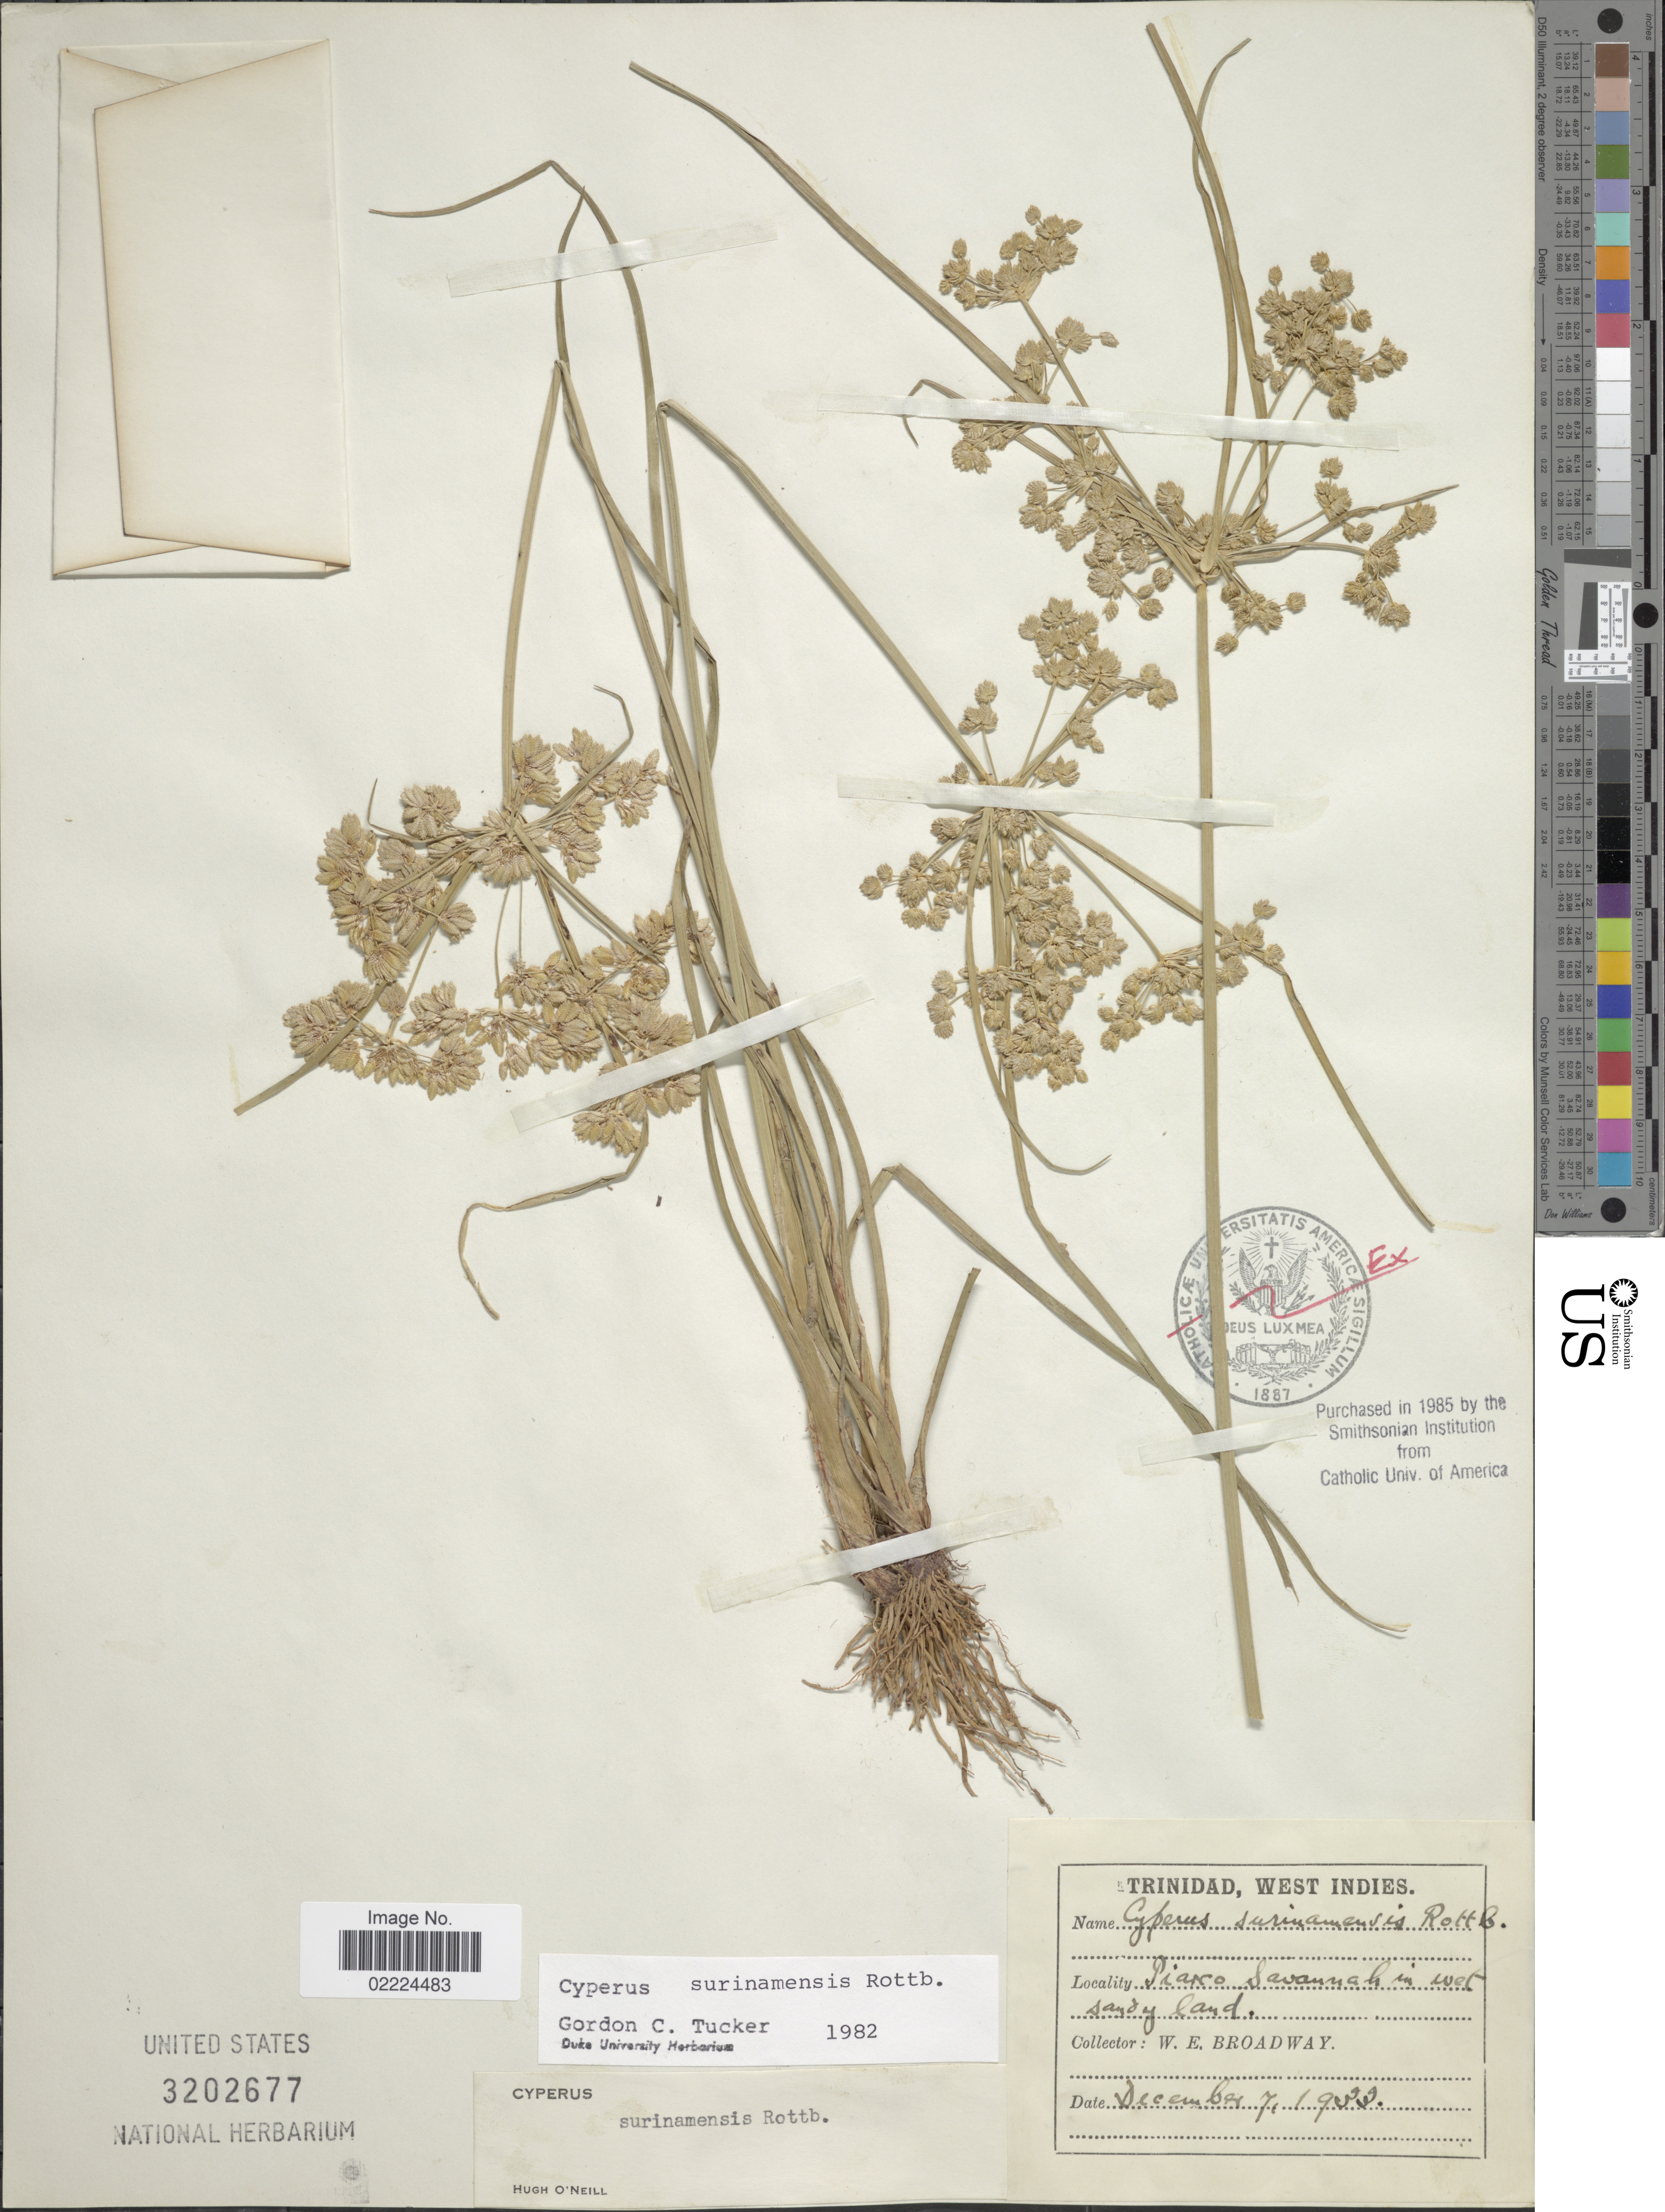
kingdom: Plantae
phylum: Tracheophyta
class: Liliopsida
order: Poales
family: Cyperaceae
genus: Cyperus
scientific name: Cyperus surinamensis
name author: Rottb.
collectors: W. E. Broadway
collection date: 1933-12-07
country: Trinidad and Tobago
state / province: Trinidad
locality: Piarco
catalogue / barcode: US 3202677